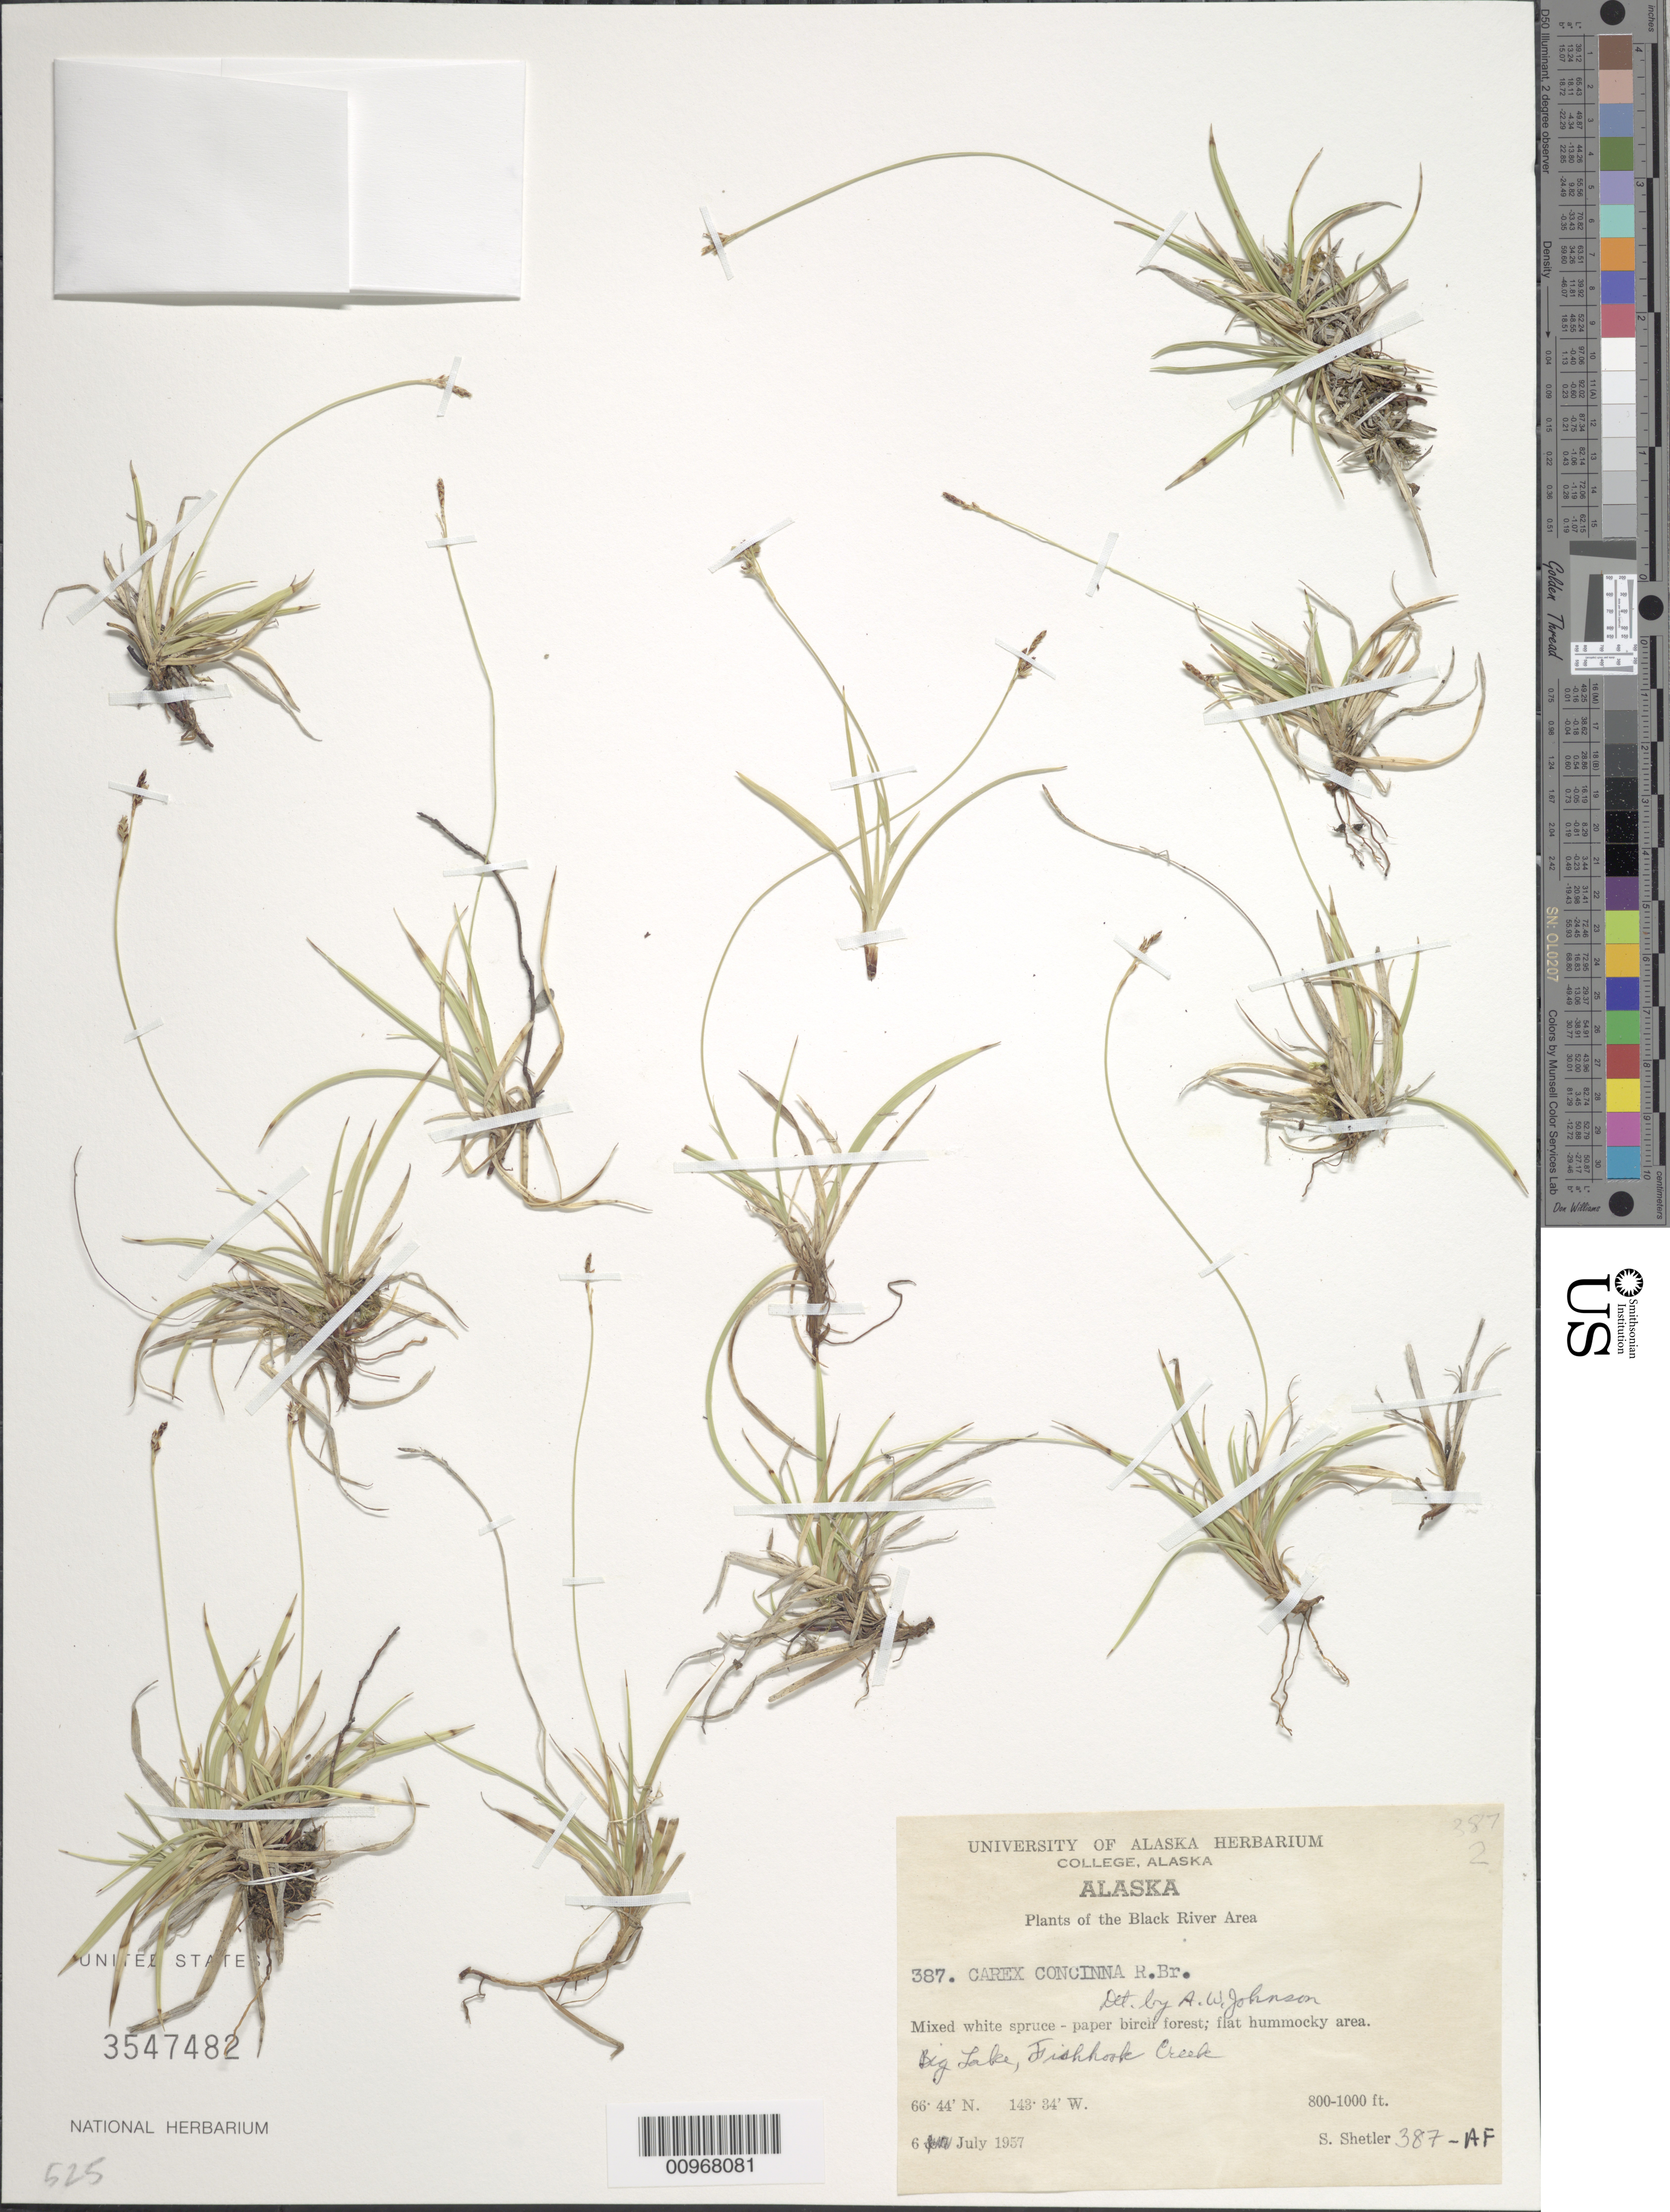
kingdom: Plantae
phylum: Tracheophyta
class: Liliopsida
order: Poales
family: Cyperaceae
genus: Carex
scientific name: Carex concinna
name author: R. Br.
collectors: S. Shetler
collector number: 387-AF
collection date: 1957-07-06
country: United States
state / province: Alaska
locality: Black River Area, Big Lake, Fishhook Creek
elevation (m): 244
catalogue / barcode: US 3547482